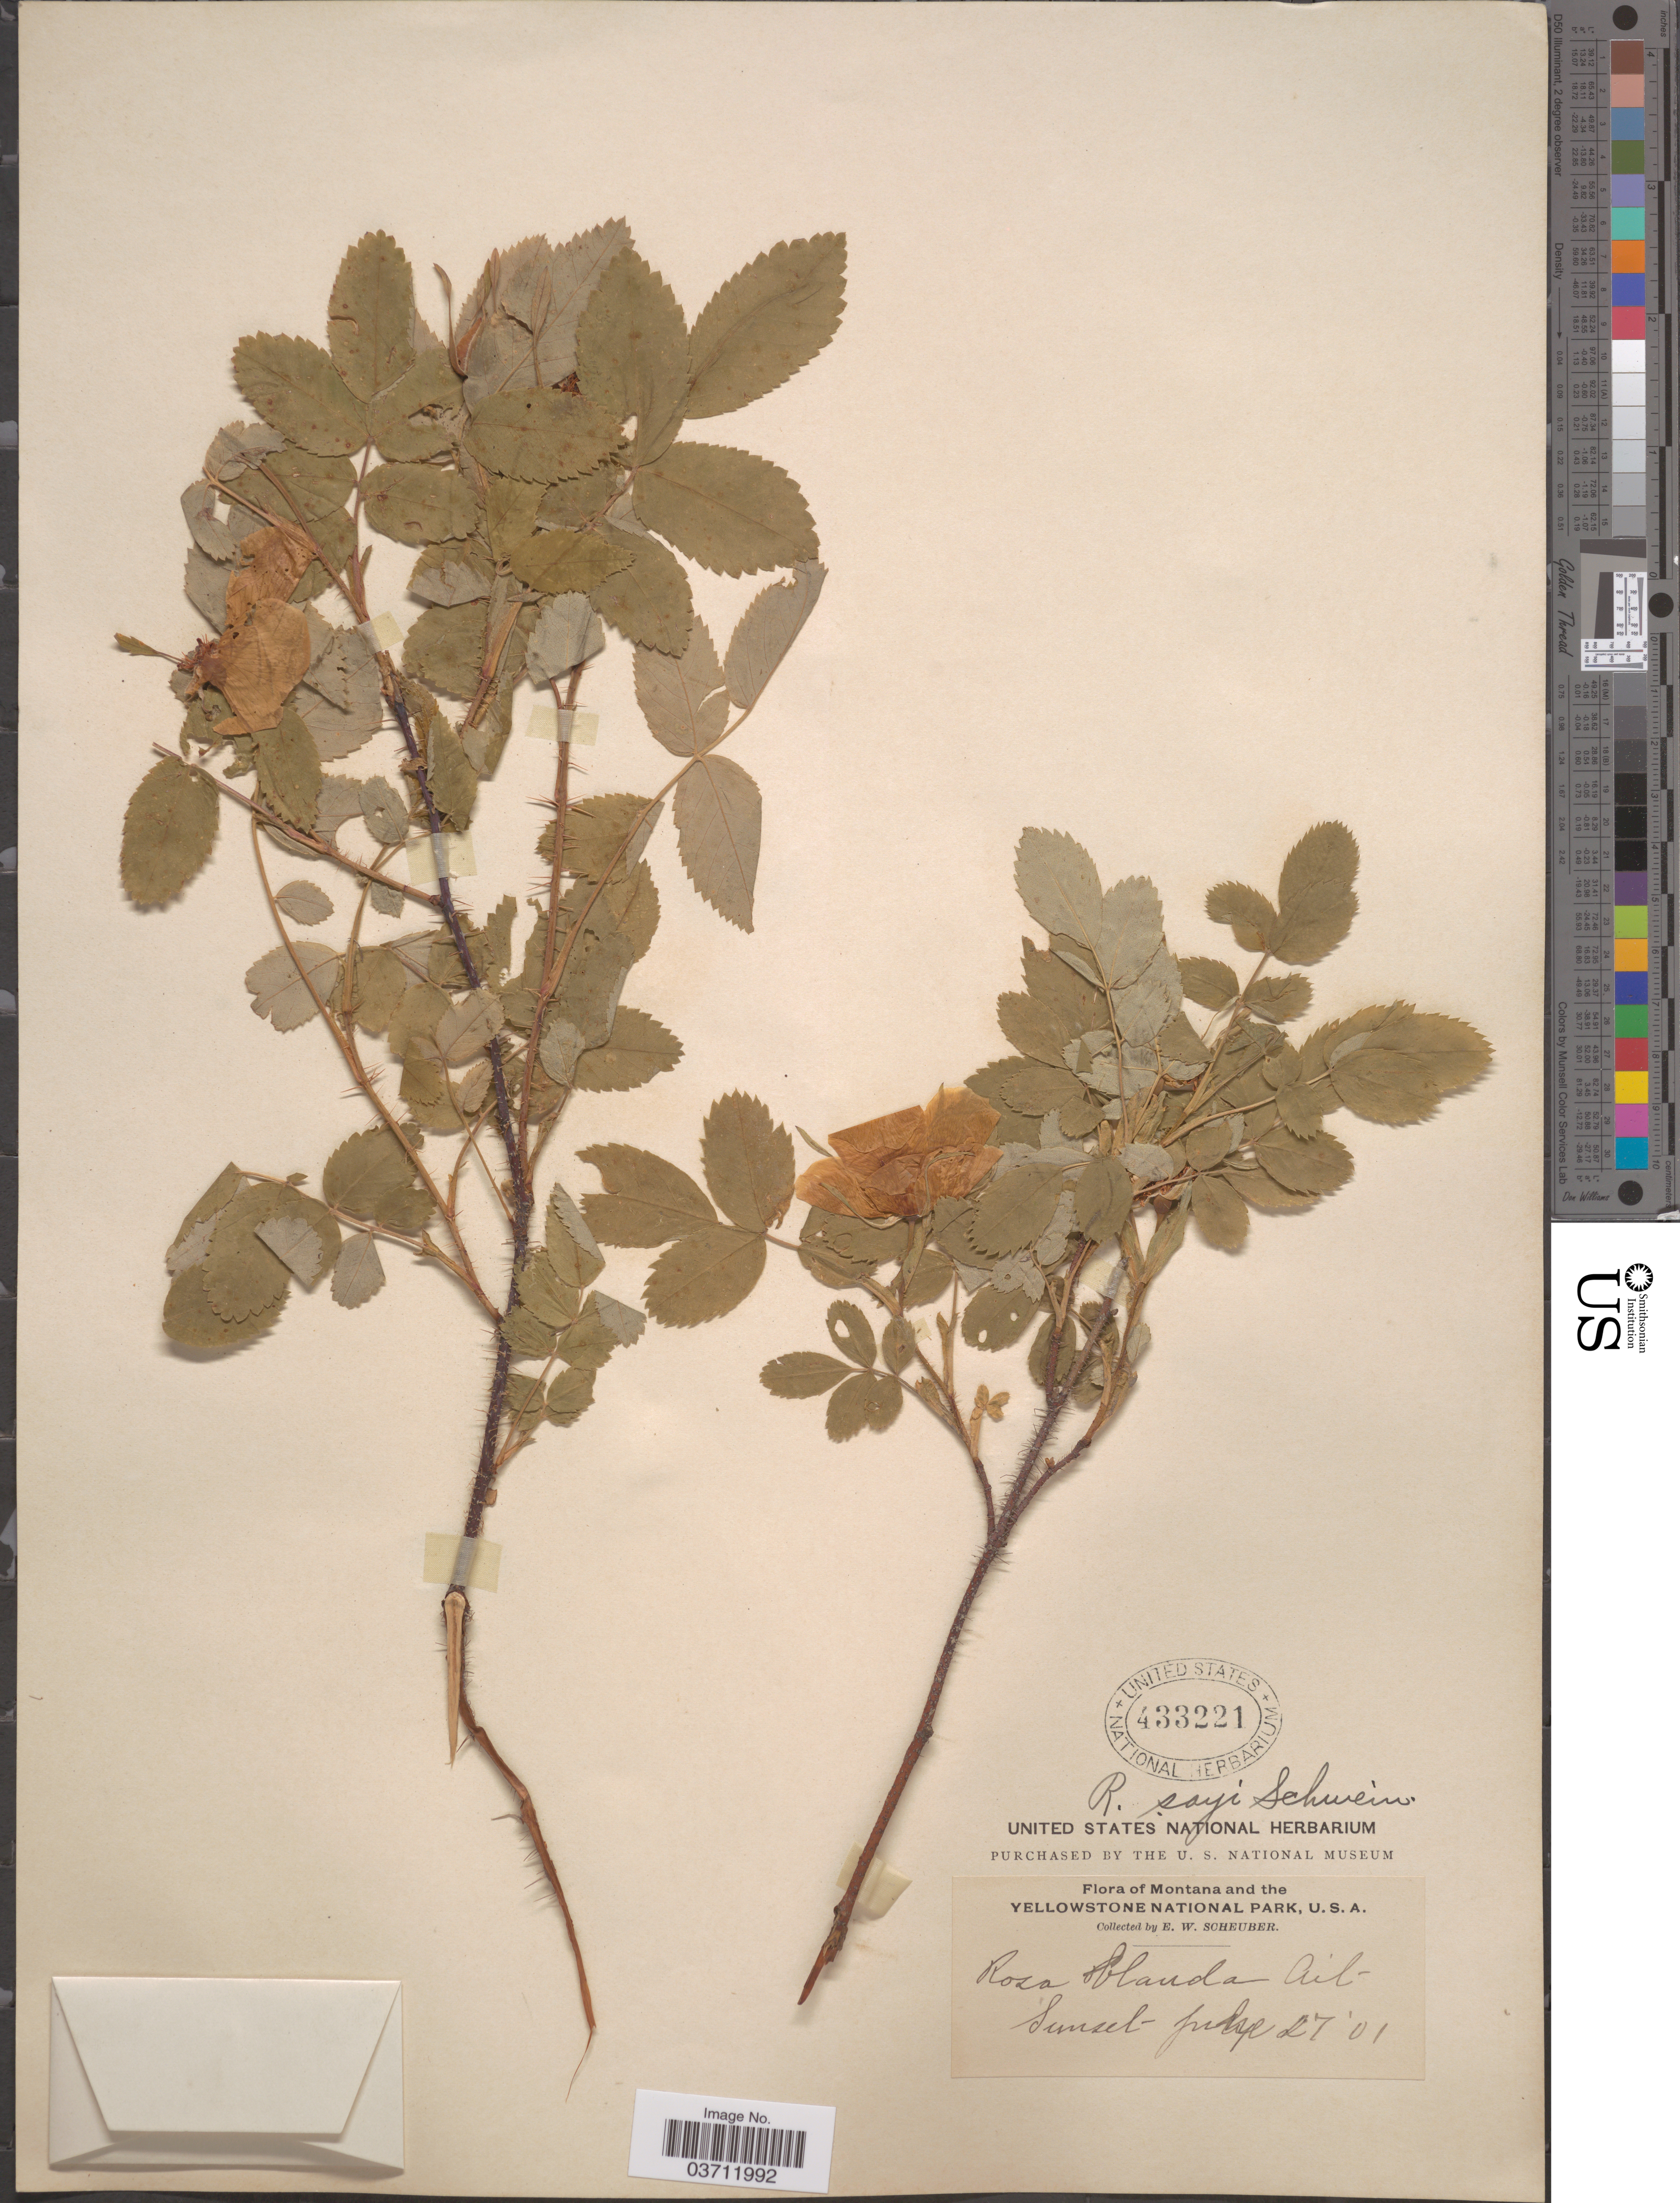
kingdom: Plantae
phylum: Tracheophyta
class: Magnoliopsida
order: Rosales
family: Rosaceae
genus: Rosa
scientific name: Rosa sayi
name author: Schwein.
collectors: E. Scheuber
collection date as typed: Transcribed d/m/y: 27/7/1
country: United States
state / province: Montana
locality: Yellowstone National Park. Sunset.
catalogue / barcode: US 433221